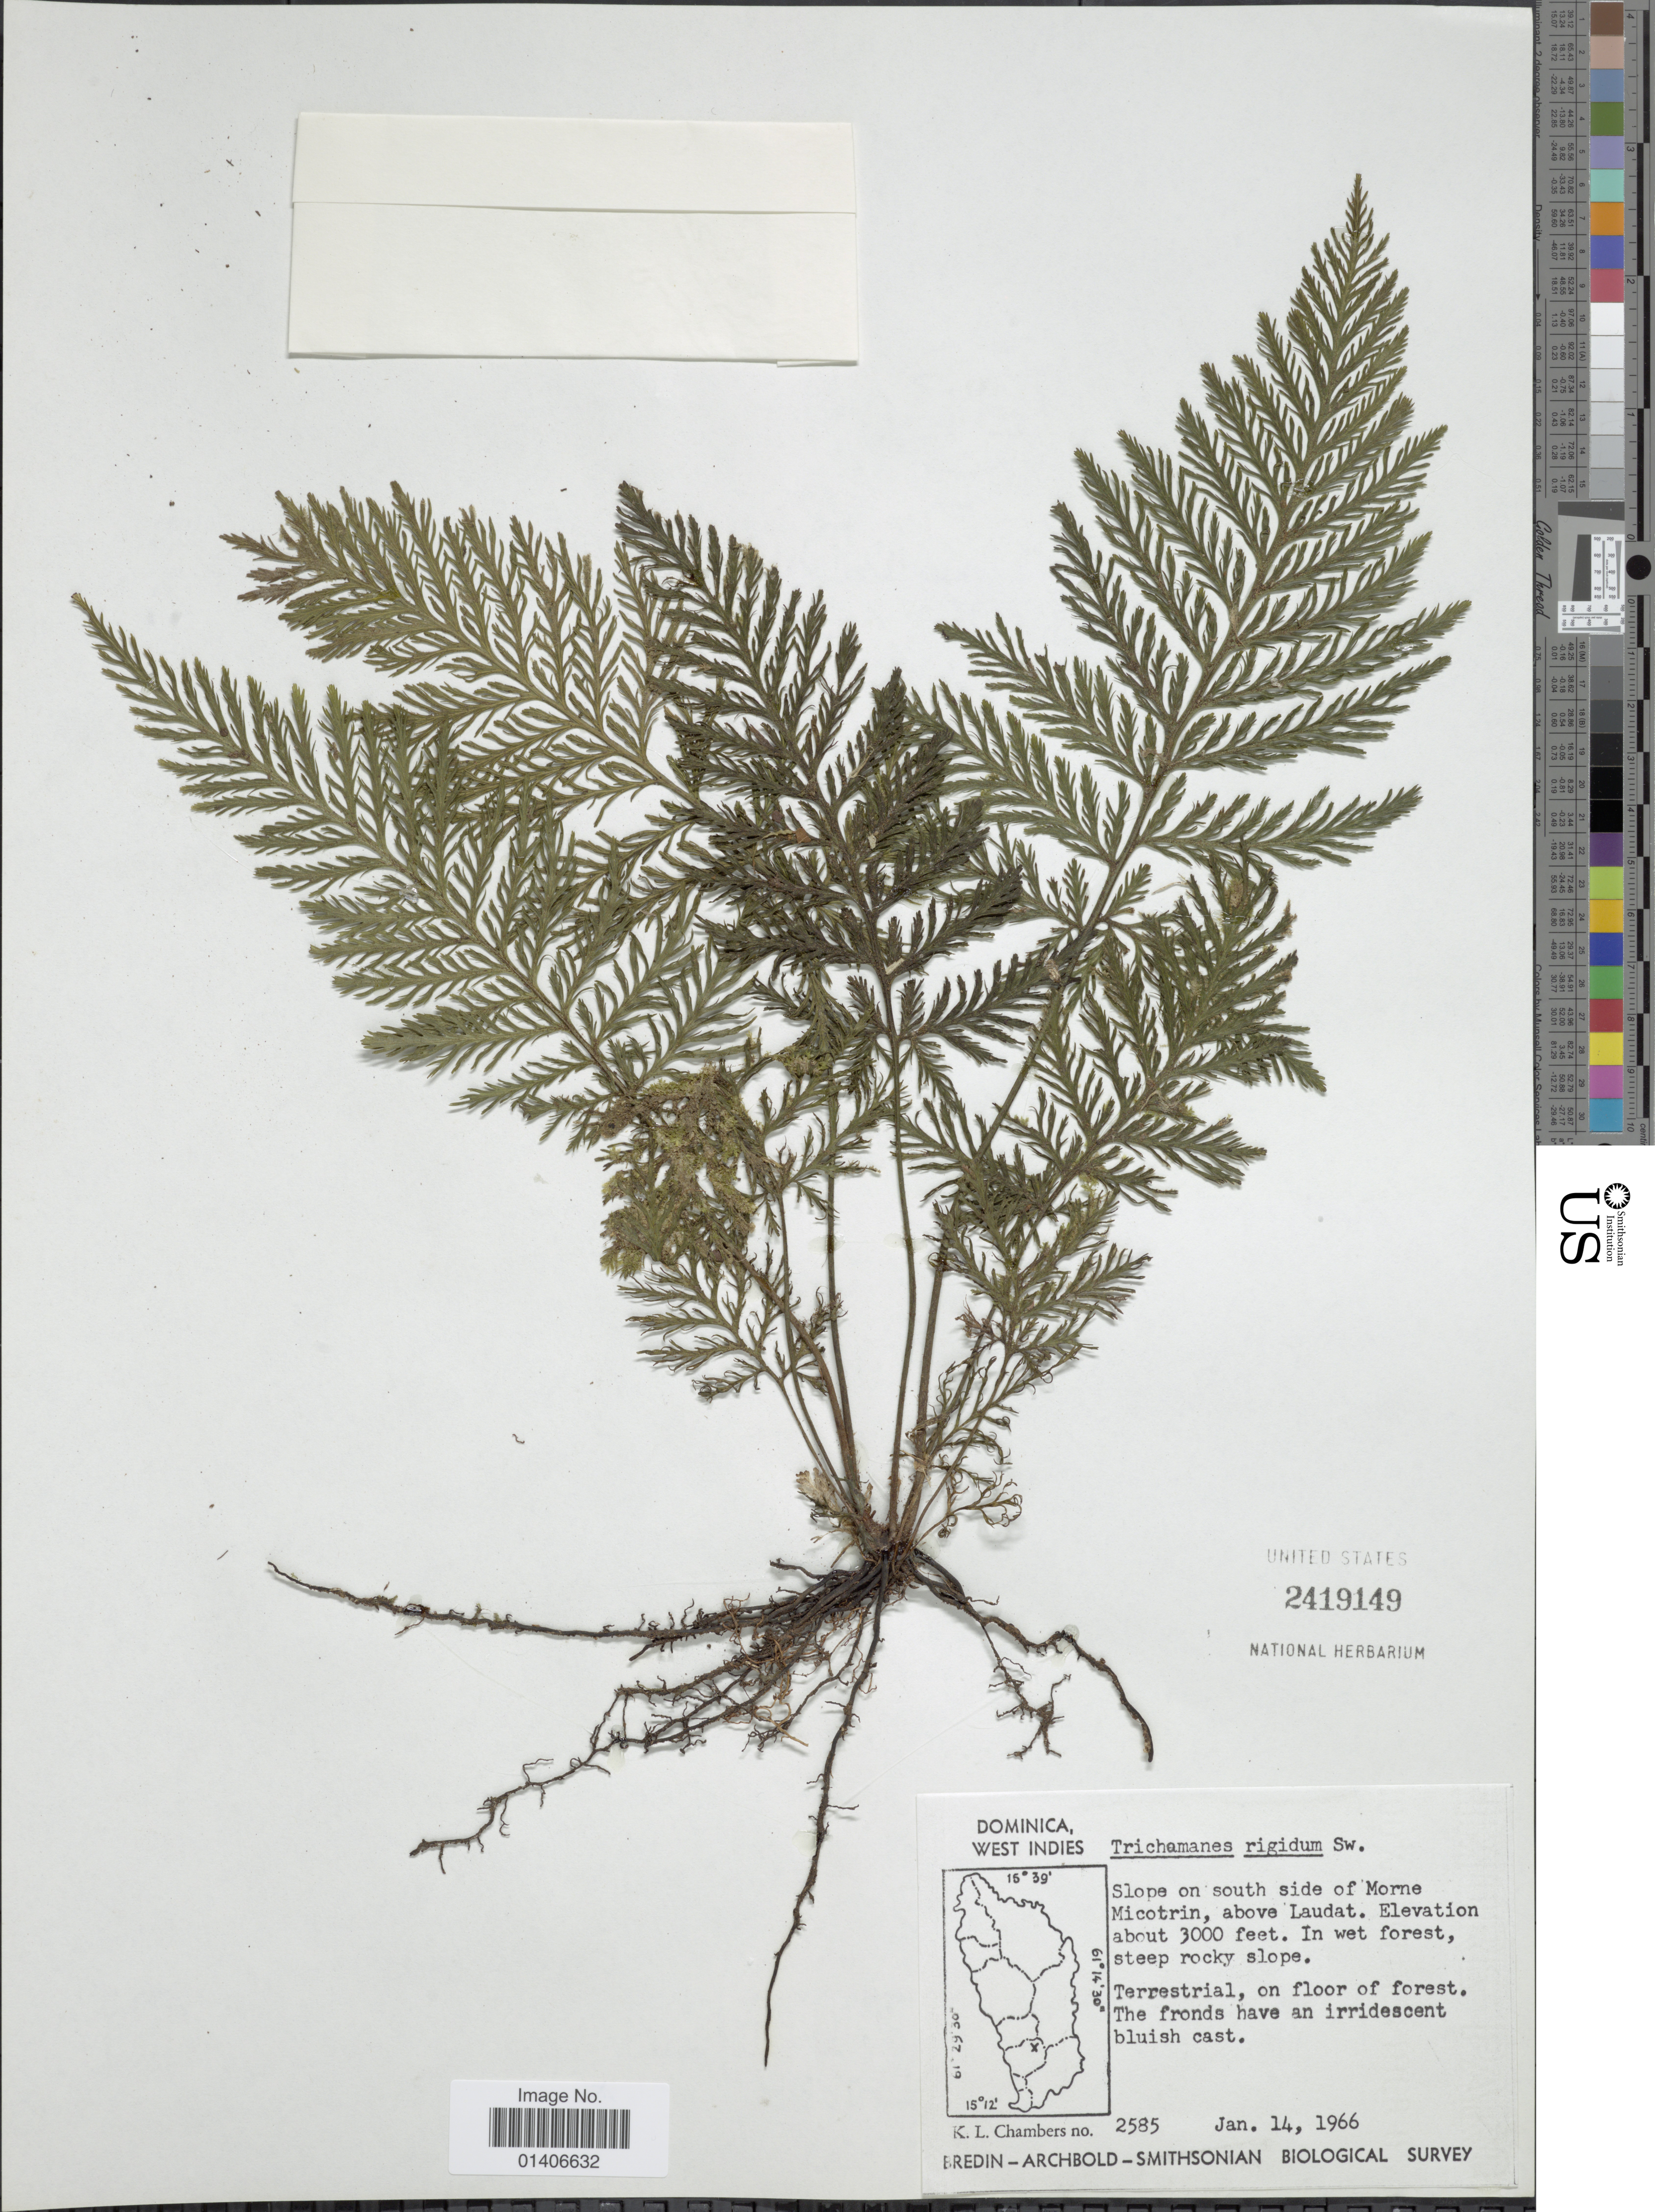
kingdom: Plantae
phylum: Tracheophyta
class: Polypodiopsida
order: Hymenophyllales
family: Hymenophyllaceae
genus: Abrodictyum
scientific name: Abrodictyum rigidum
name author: (Sw.) Ebihara & Dubuisson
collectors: K. Chambers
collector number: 2585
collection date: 1966-01-14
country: Dominica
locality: Slope on south side of Morne Micotrin, above Laudat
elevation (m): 914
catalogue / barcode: US 2419149